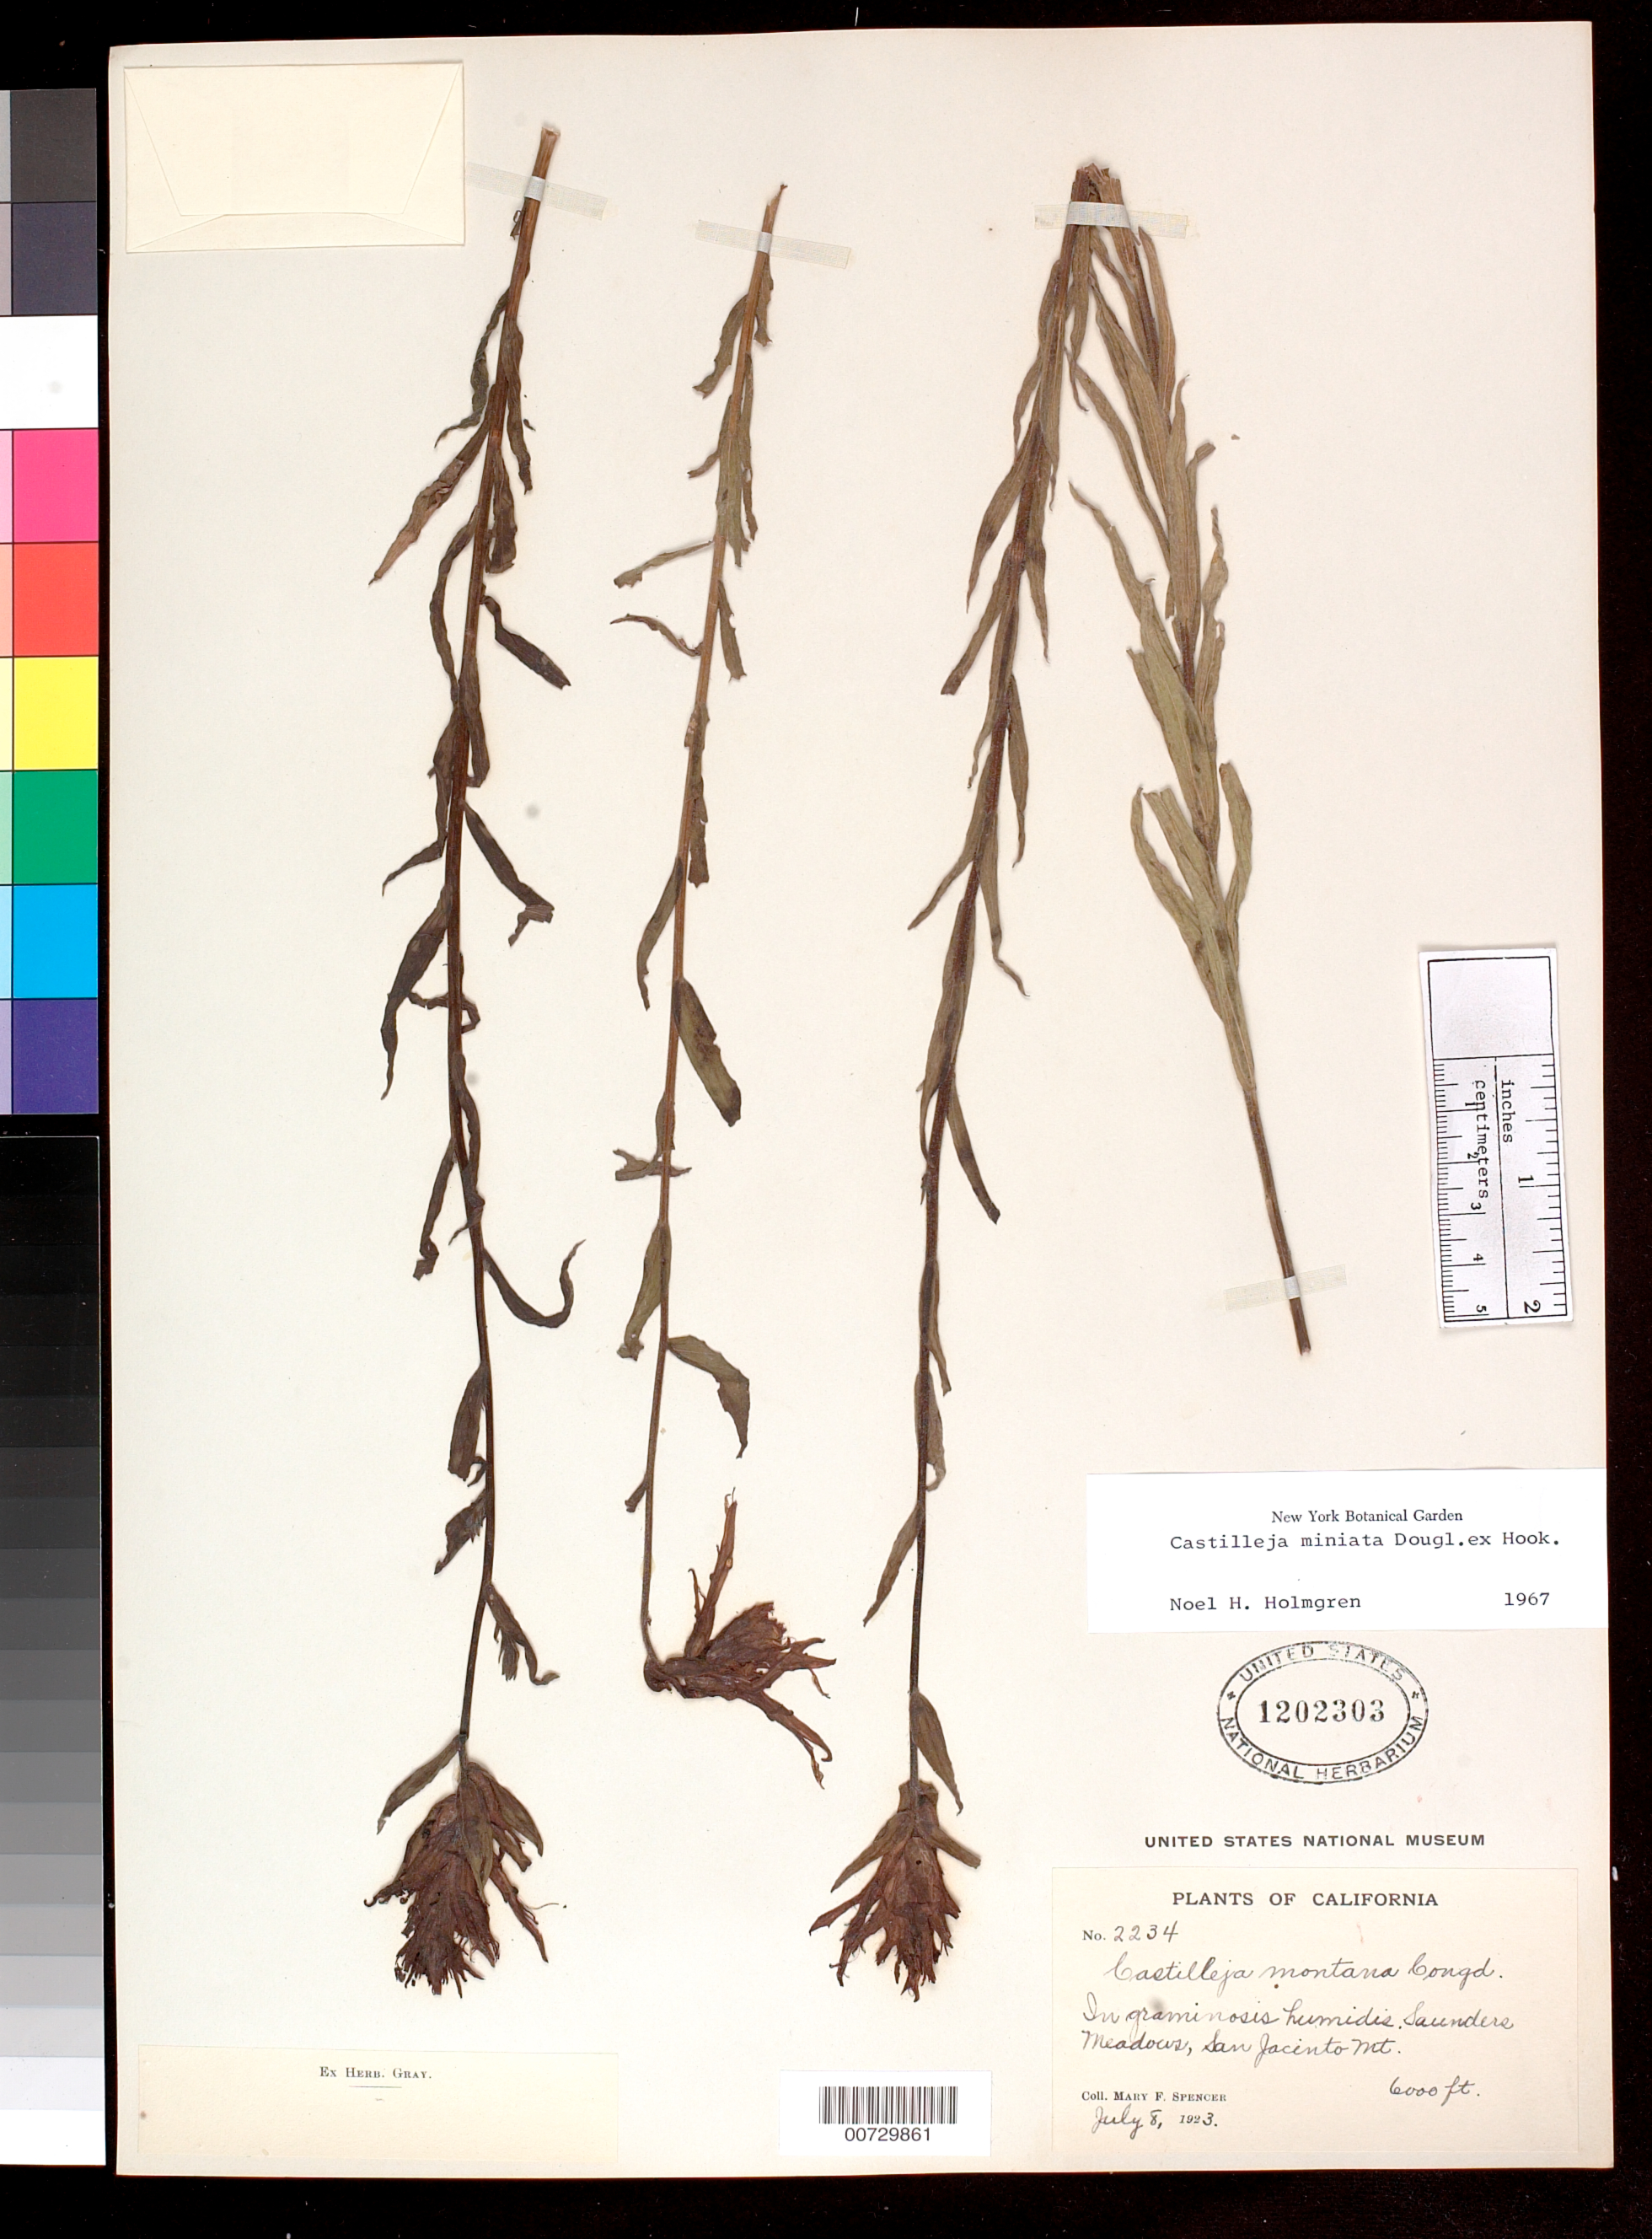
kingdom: Plantae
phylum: Tracheophyta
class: Magnoliopsida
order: Lamiales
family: Orobanchaceae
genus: Castilleja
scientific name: Castilleja miniata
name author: Douglas ex Hook.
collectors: M. Spencer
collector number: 2234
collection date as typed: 8 Jul 1923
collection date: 1923-07-08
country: United States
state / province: California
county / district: Riverside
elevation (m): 1829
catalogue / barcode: US 1202303